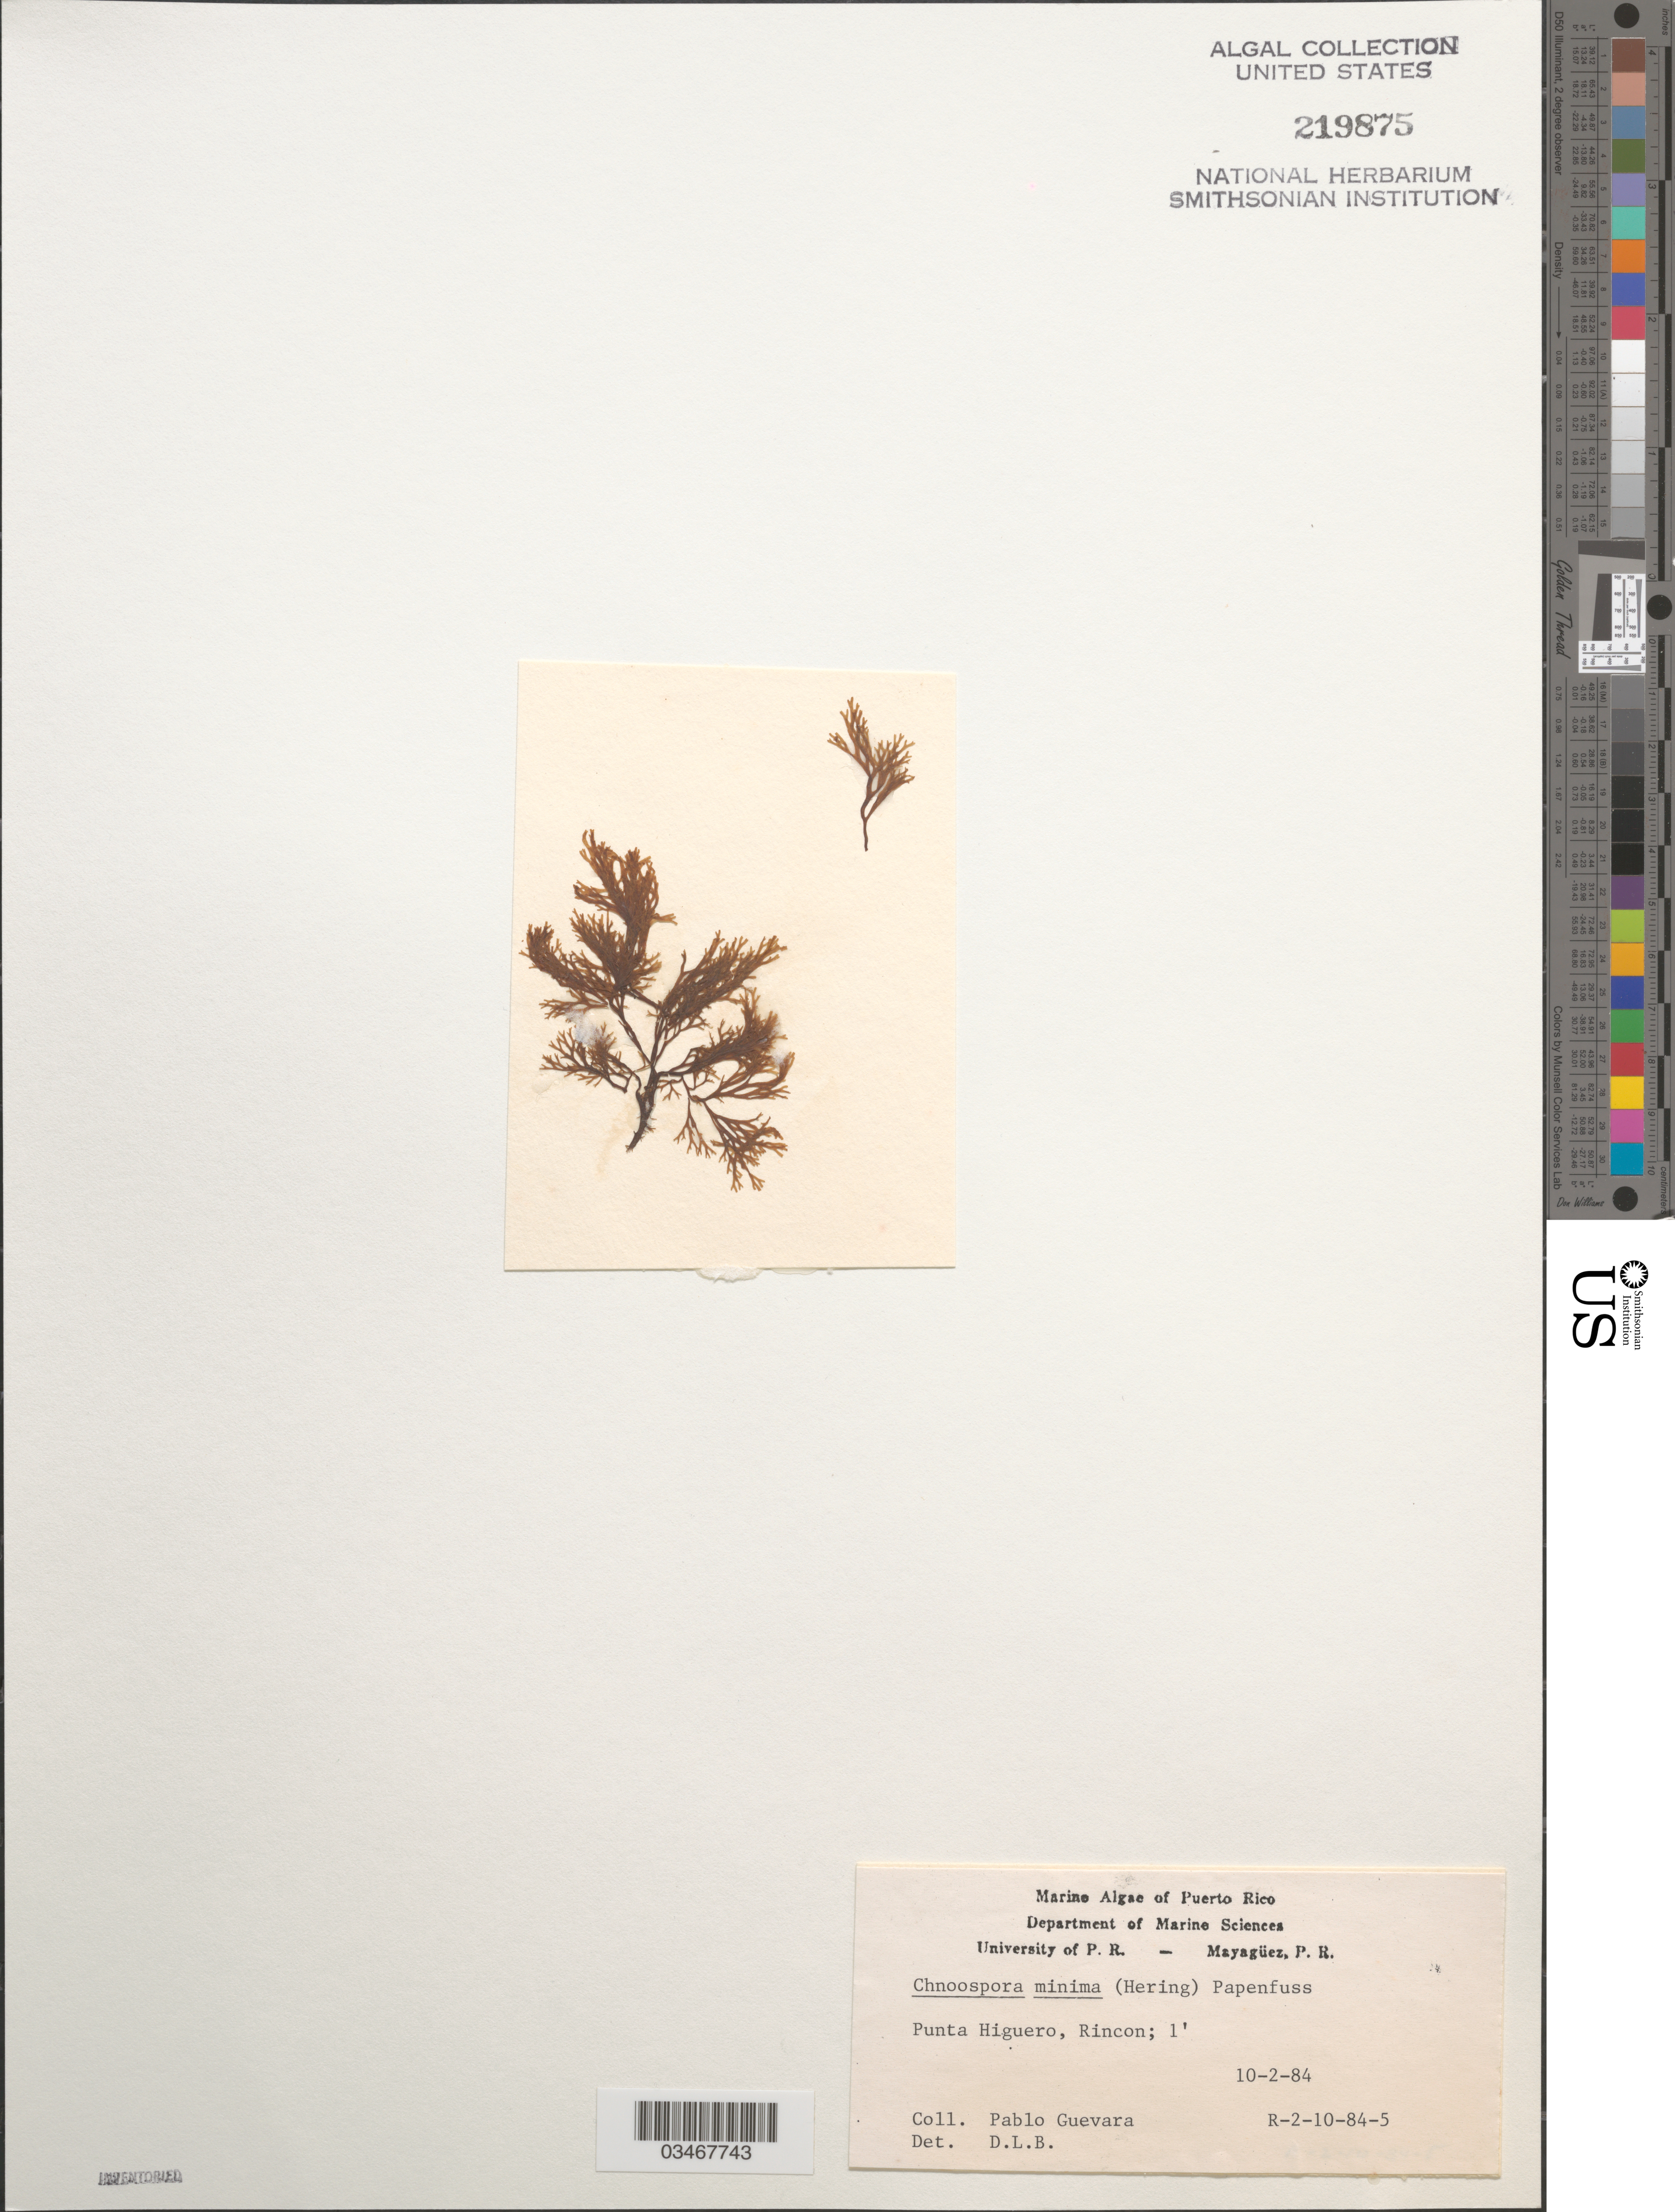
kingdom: Chromista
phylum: Ochrophyta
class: Phaeophyceae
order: Scytosiphonales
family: Scytosiphonaceae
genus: Chnoospora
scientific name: Chnoospora minima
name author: (Hering) Papenf.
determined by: Ballantine, D. L.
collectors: P. Guevara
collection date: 1984-10-02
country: Puerto Rico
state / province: Rincon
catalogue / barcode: US 219875